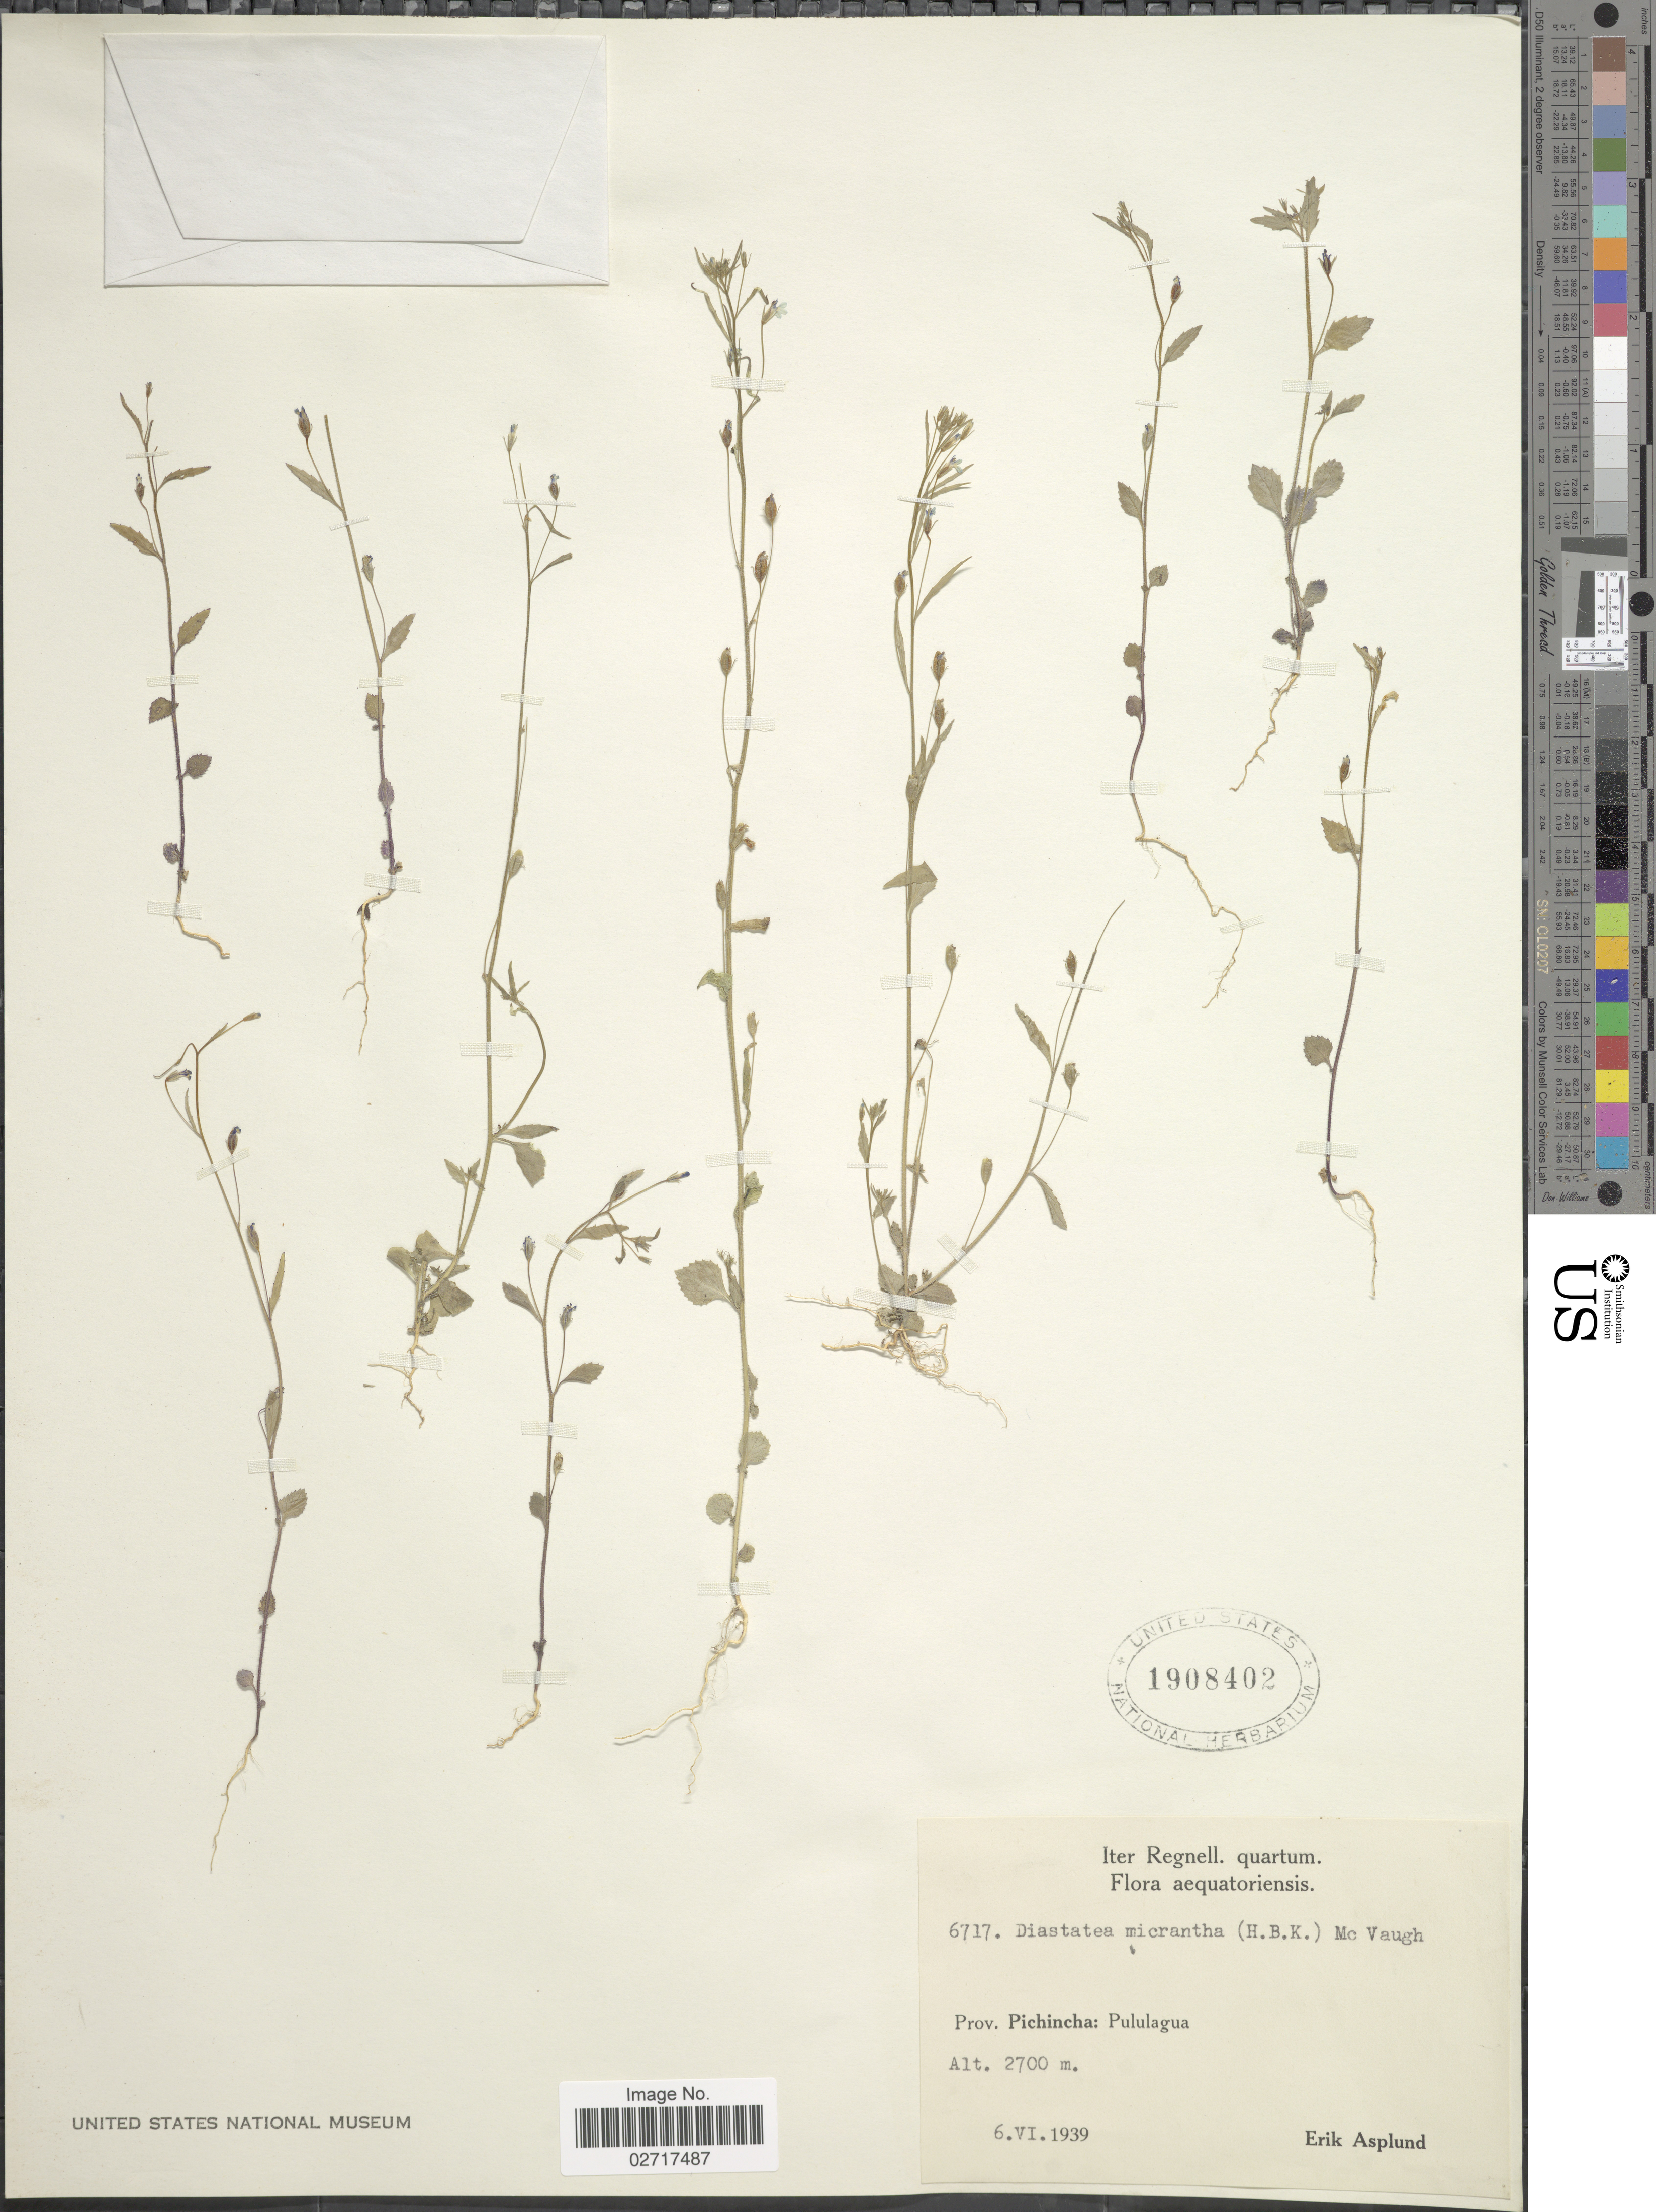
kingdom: Plantae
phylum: Tracheophyta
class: Magnoliopsida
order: Asterales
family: Campanulaceae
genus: Diastatea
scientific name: Diastatea micrantha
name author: (Kunth) McVaugh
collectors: E. Asplund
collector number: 6717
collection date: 1939-06-06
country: Ecuador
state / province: Pichincha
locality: Aequatoriensis. Pululagua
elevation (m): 2700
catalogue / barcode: US 1908402